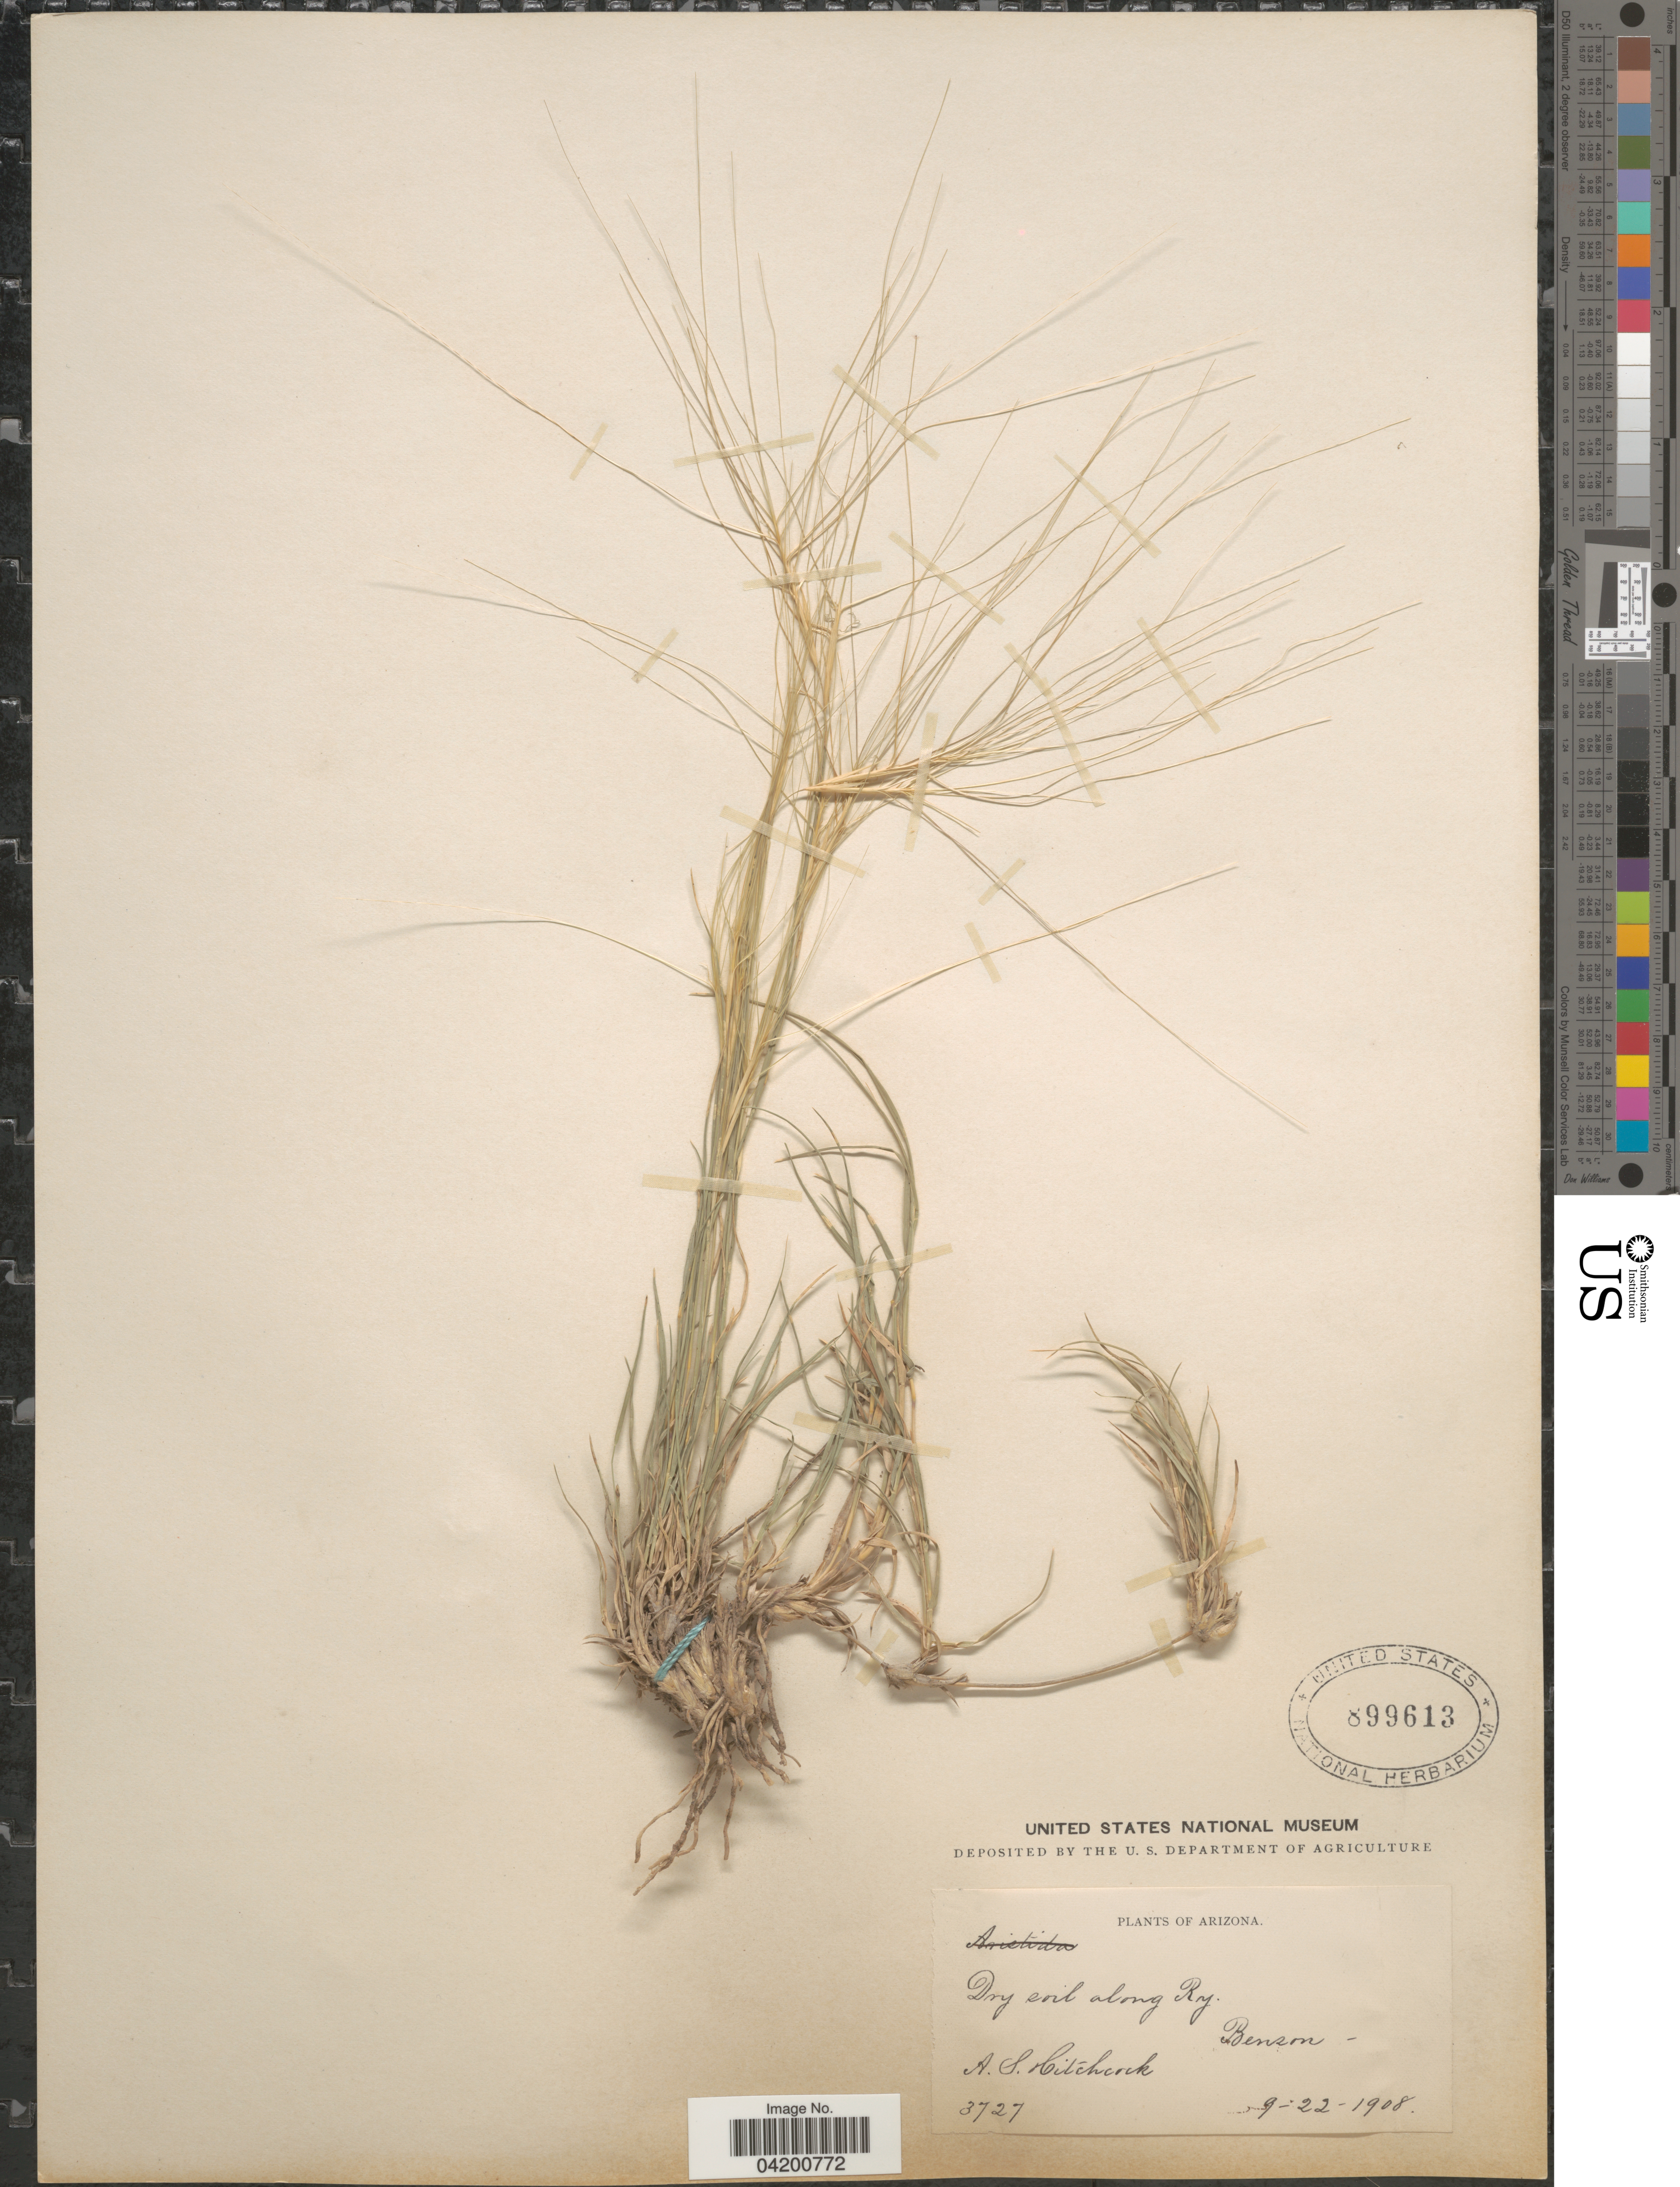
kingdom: Plantae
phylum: Tracheophyta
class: Liliopsida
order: Poales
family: Poaceae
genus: Scleropogon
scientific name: Scleropogon brevifolius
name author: Phil.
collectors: A. Hichcock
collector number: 3727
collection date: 1908-09-22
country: United States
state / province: Arizona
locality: Dry soil along Ry. Benson.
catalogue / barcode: US 899613